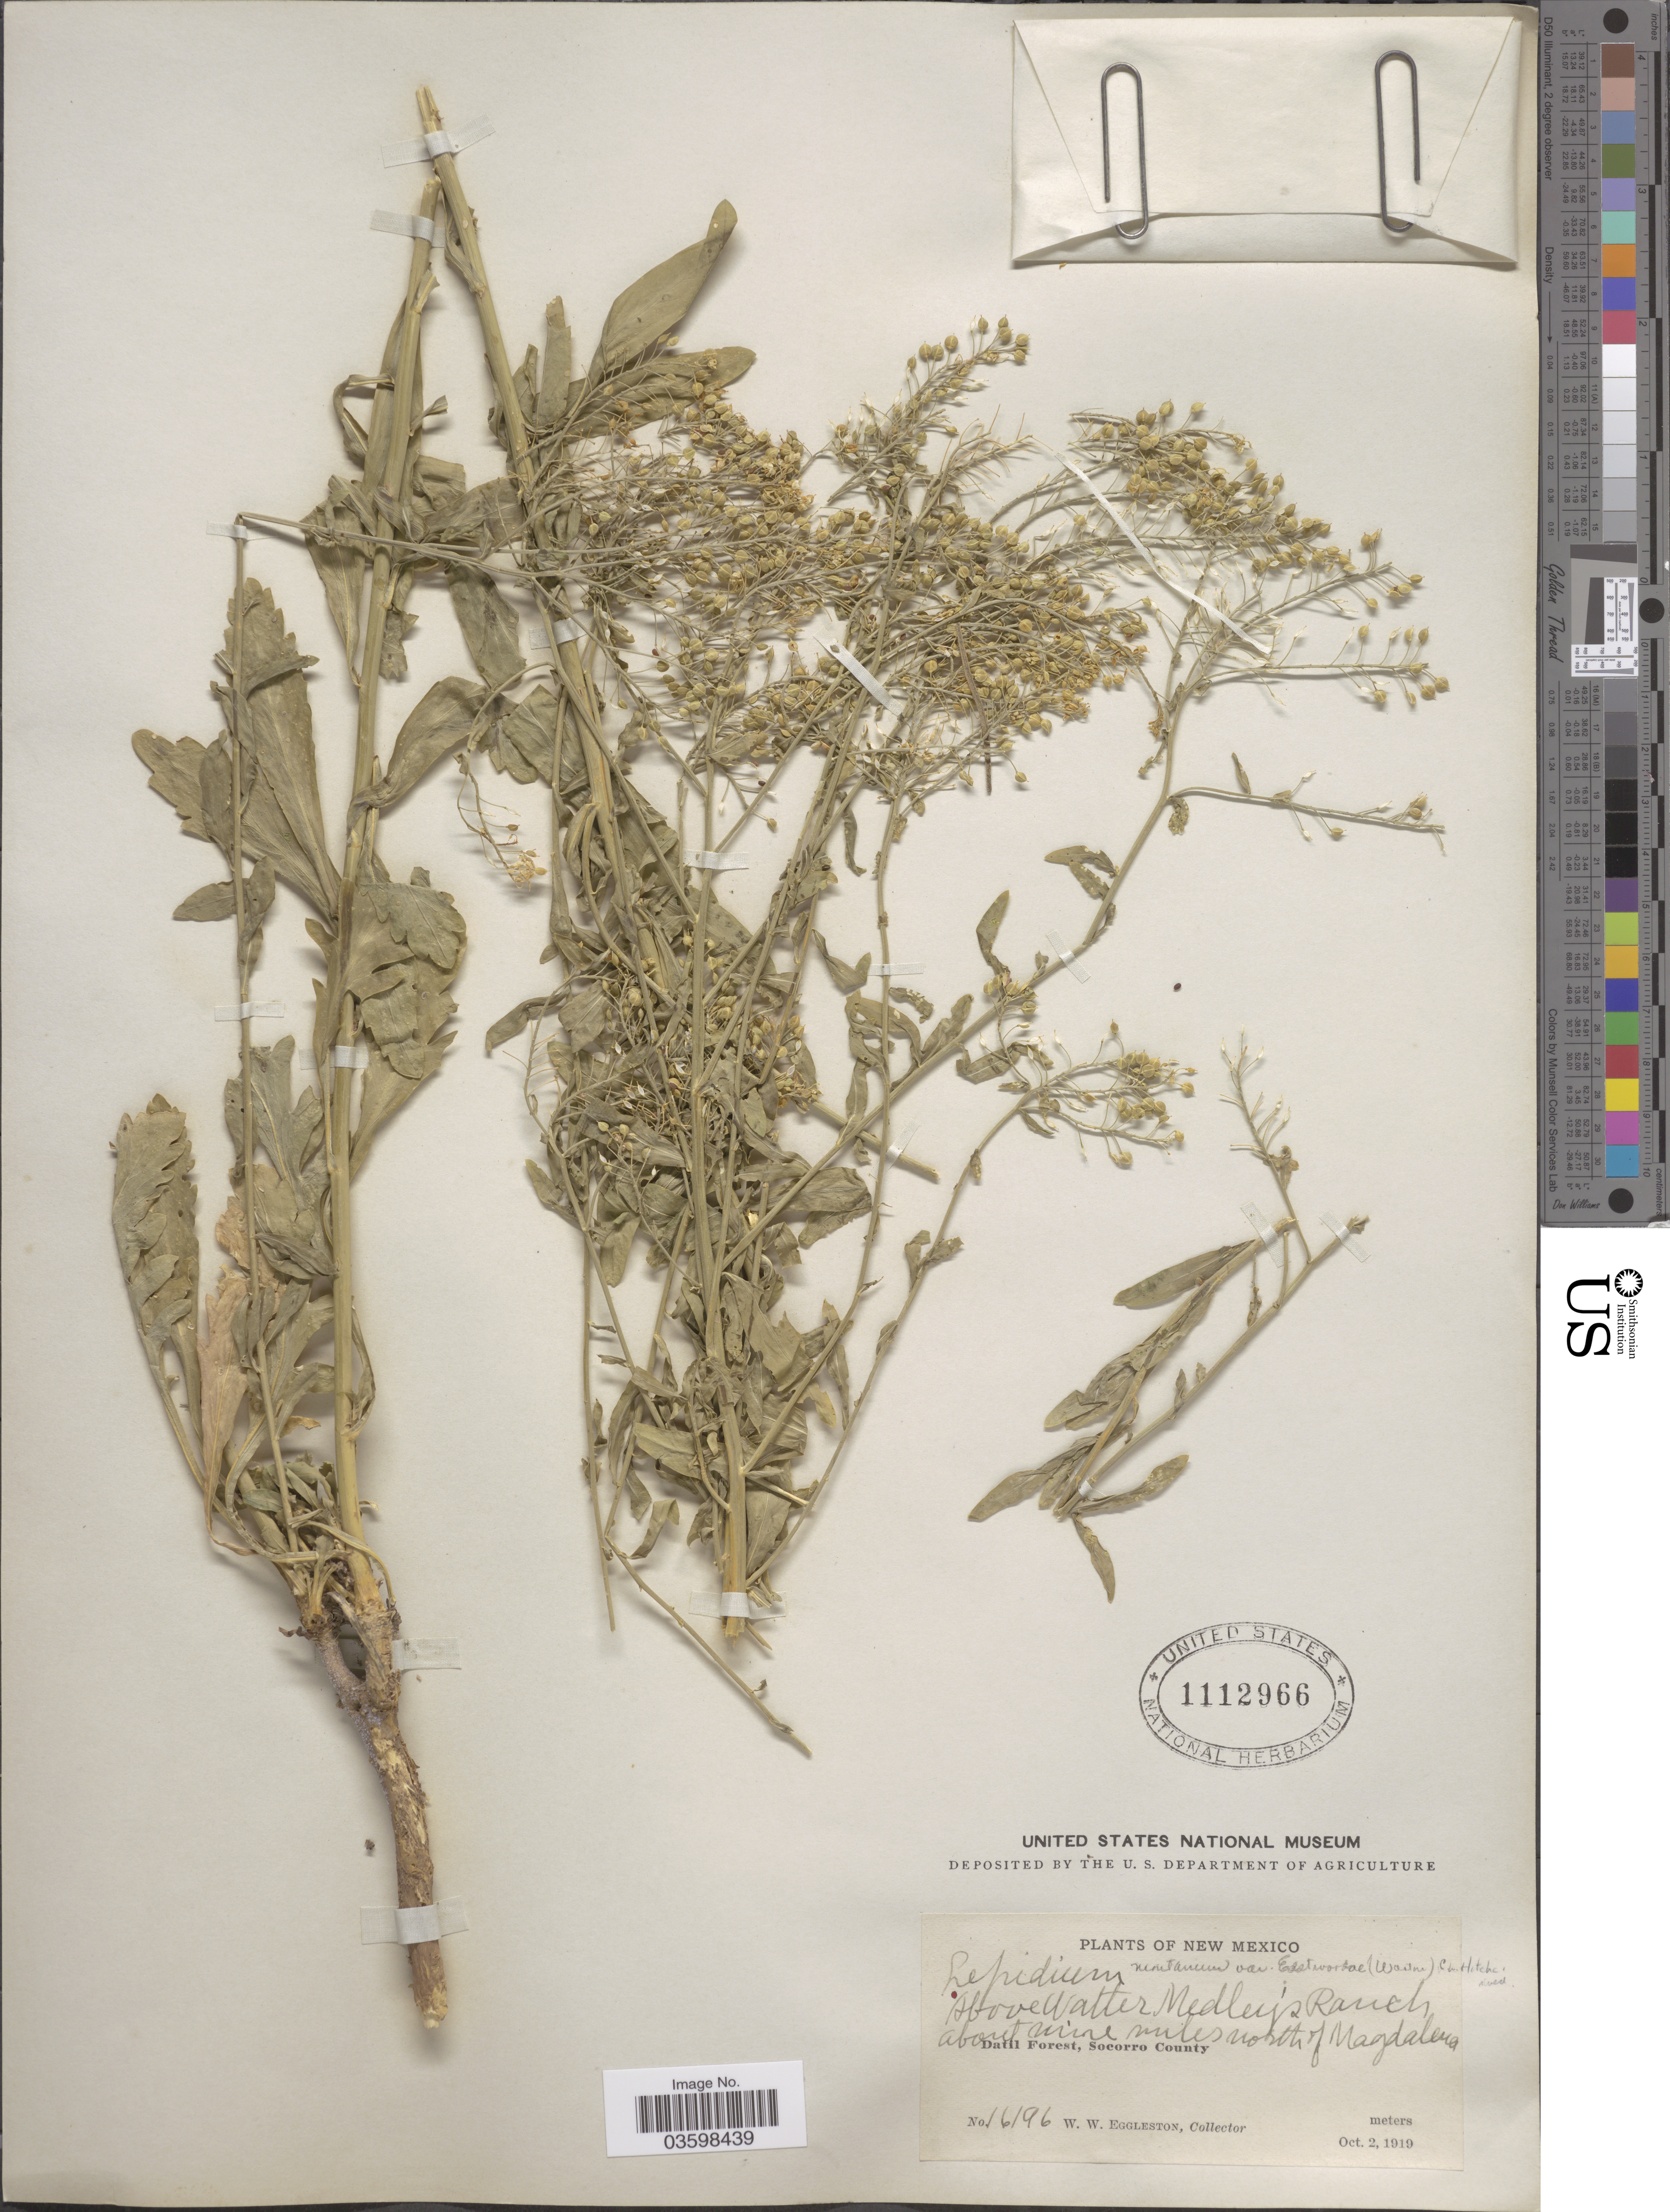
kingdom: Plantae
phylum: Tracheophyta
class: Magnoliopsida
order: Brassicales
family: Brassicaceae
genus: Lepidium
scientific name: Lepidium eastwoodiae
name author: Wooton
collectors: W. W. Eggleston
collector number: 16196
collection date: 1919-10-02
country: United States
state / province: New Mexico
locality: Above Walter Medley's Ranch, about nine miles north of Magdalena. Datil Forest, Socorro County.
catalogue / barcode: US 1112966